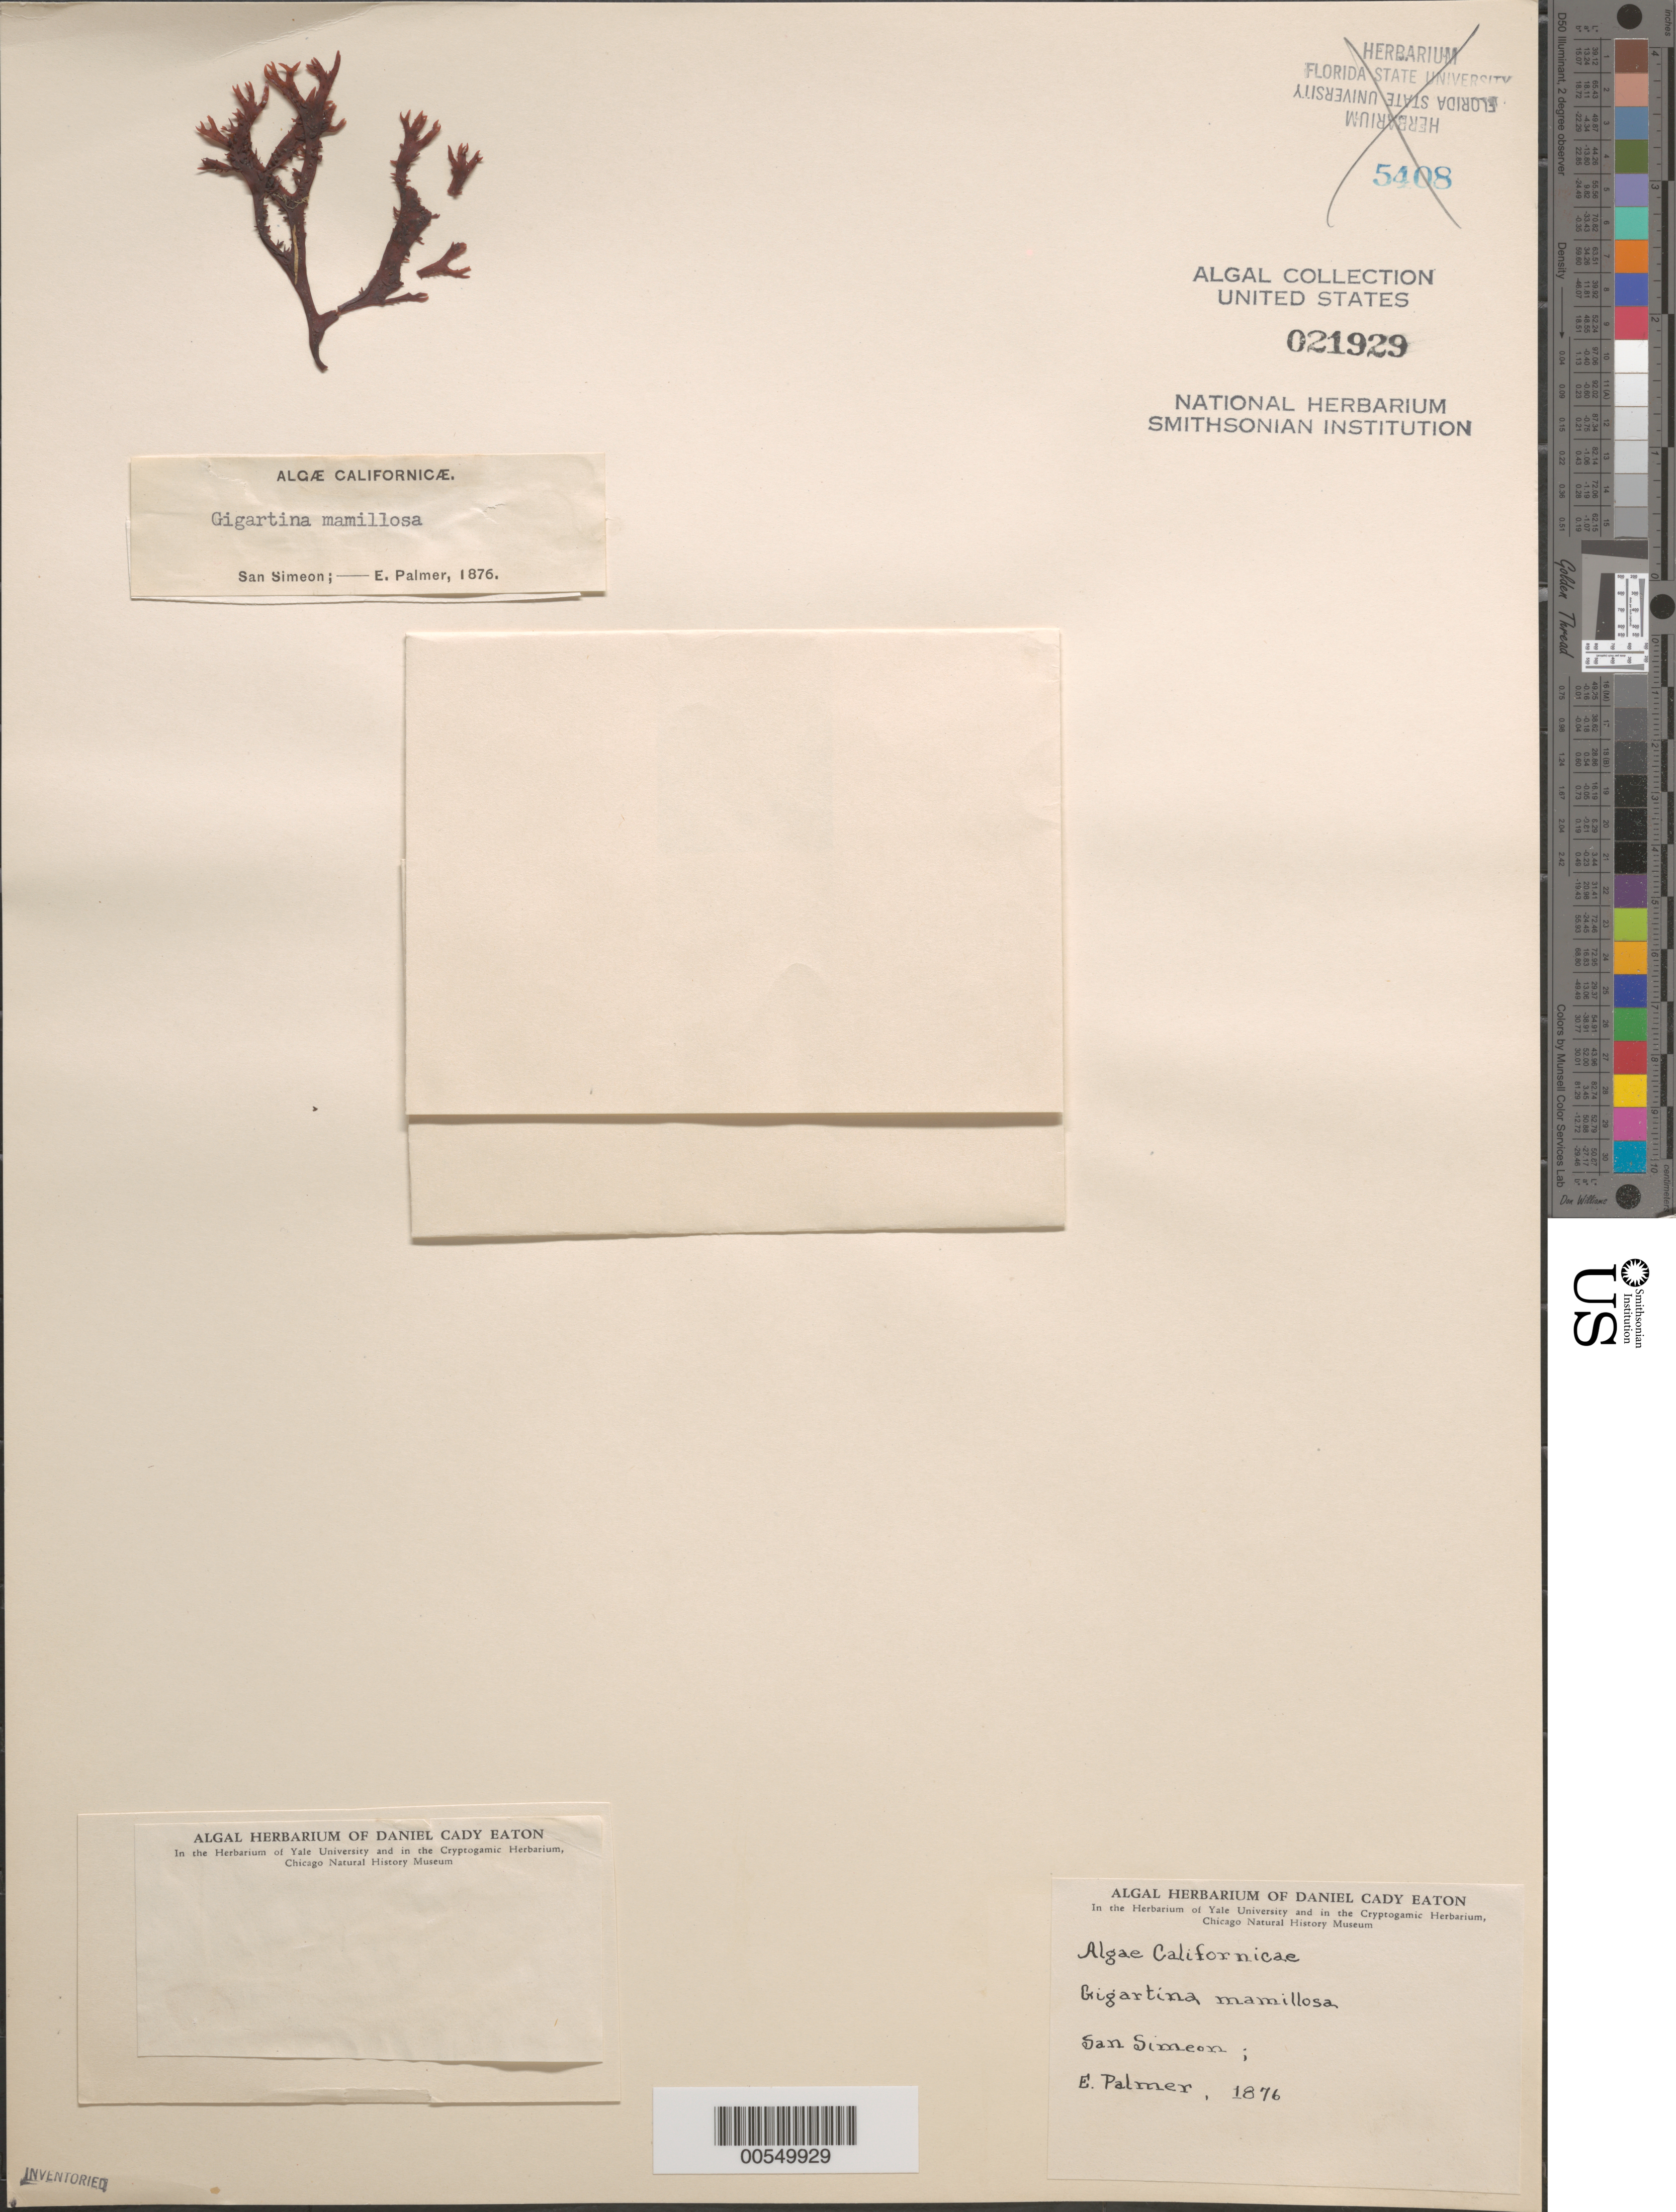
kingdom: Plantae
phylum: Rhodophyta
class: Florideophyceae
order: Gigartinales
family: Phyllophoraceae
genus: Mastocarpus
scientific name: Mastocarpus stellatus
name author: (Stackh.) Guiry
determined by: Algae name updating Project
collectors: E. Palmer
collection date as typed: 1876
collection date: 1876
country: United States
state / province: California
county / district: San Luis Obispo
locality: San Simeon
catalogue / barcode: US 21929